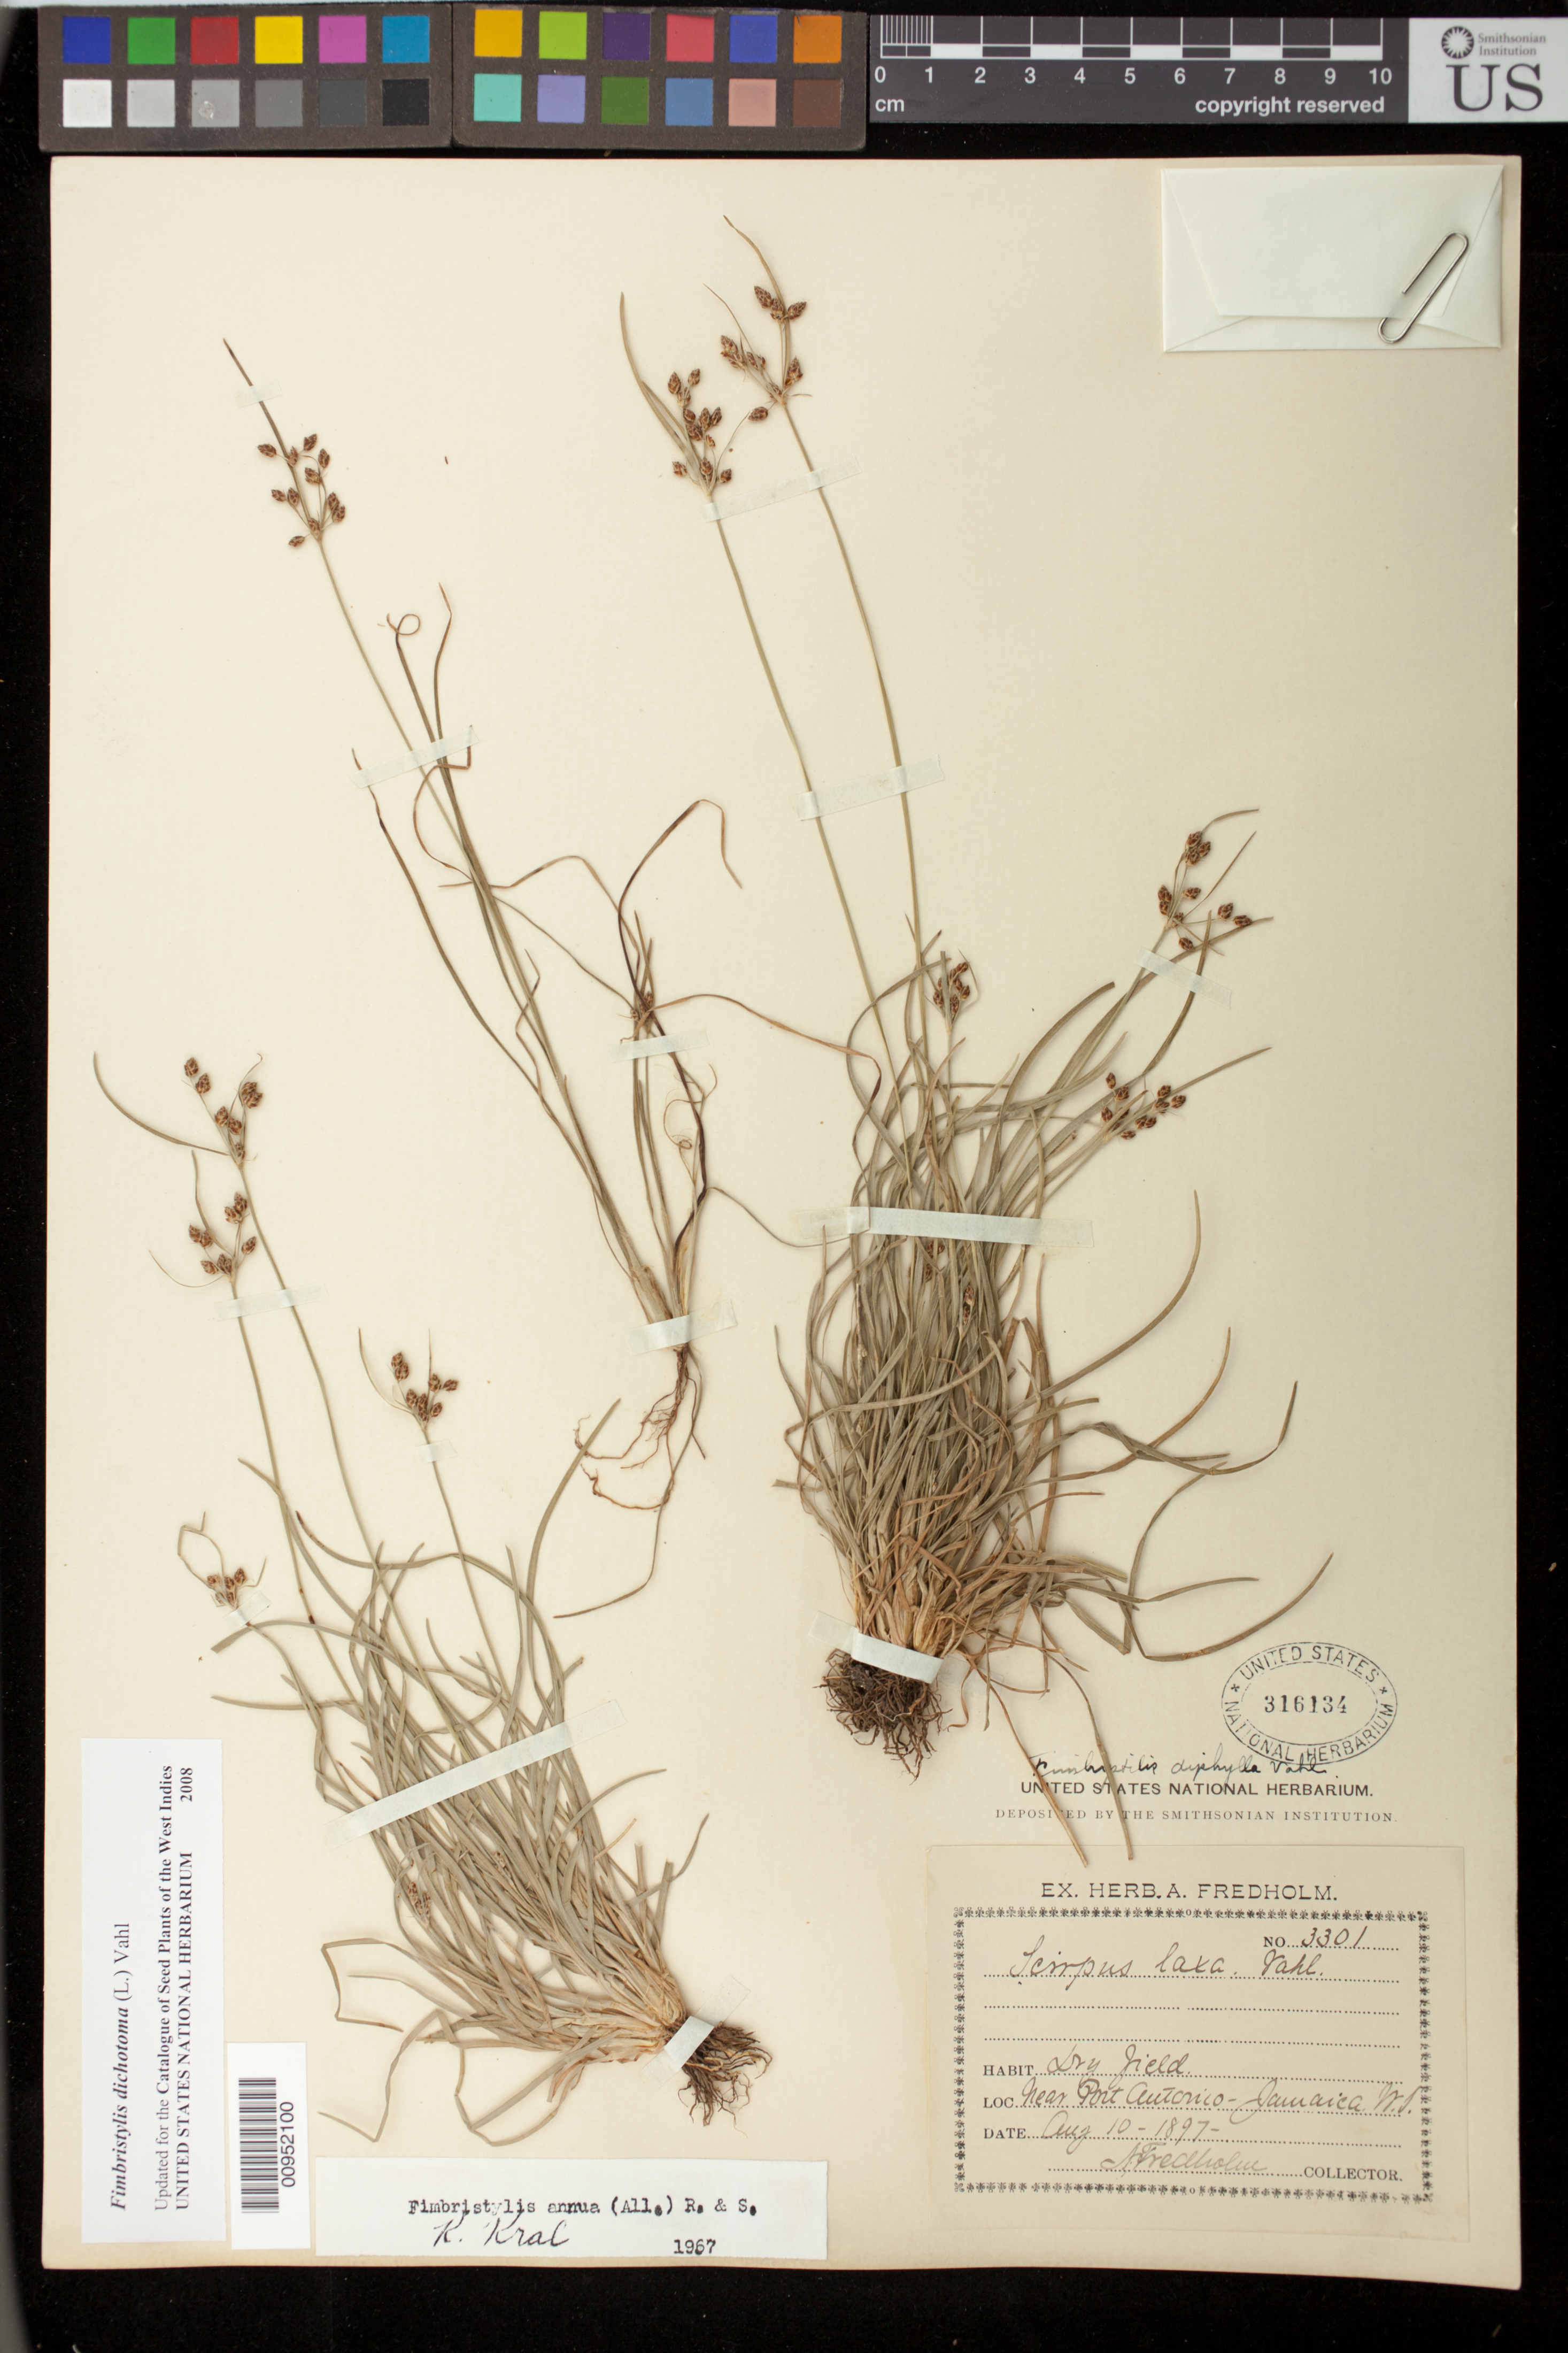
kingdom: Plantae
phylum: Tracheophyta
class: Liliopsida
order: Poales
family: Cyperaceae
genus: Fimbristylis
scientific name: Fimbristylis dichotoma subsp. dichotoma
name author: (L.) Vahl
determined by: Strong, M. T., (US), Smithsonian Institution - National Museum of Natural History (UNITED STATES)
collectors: A. Fredholm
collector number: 3301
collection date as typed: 10 Aug 1897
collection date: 1897-08-10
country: Jamaica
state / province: Portland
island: Jamaica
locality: Near Port Antonio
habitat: Dry field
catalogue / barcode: US 316134